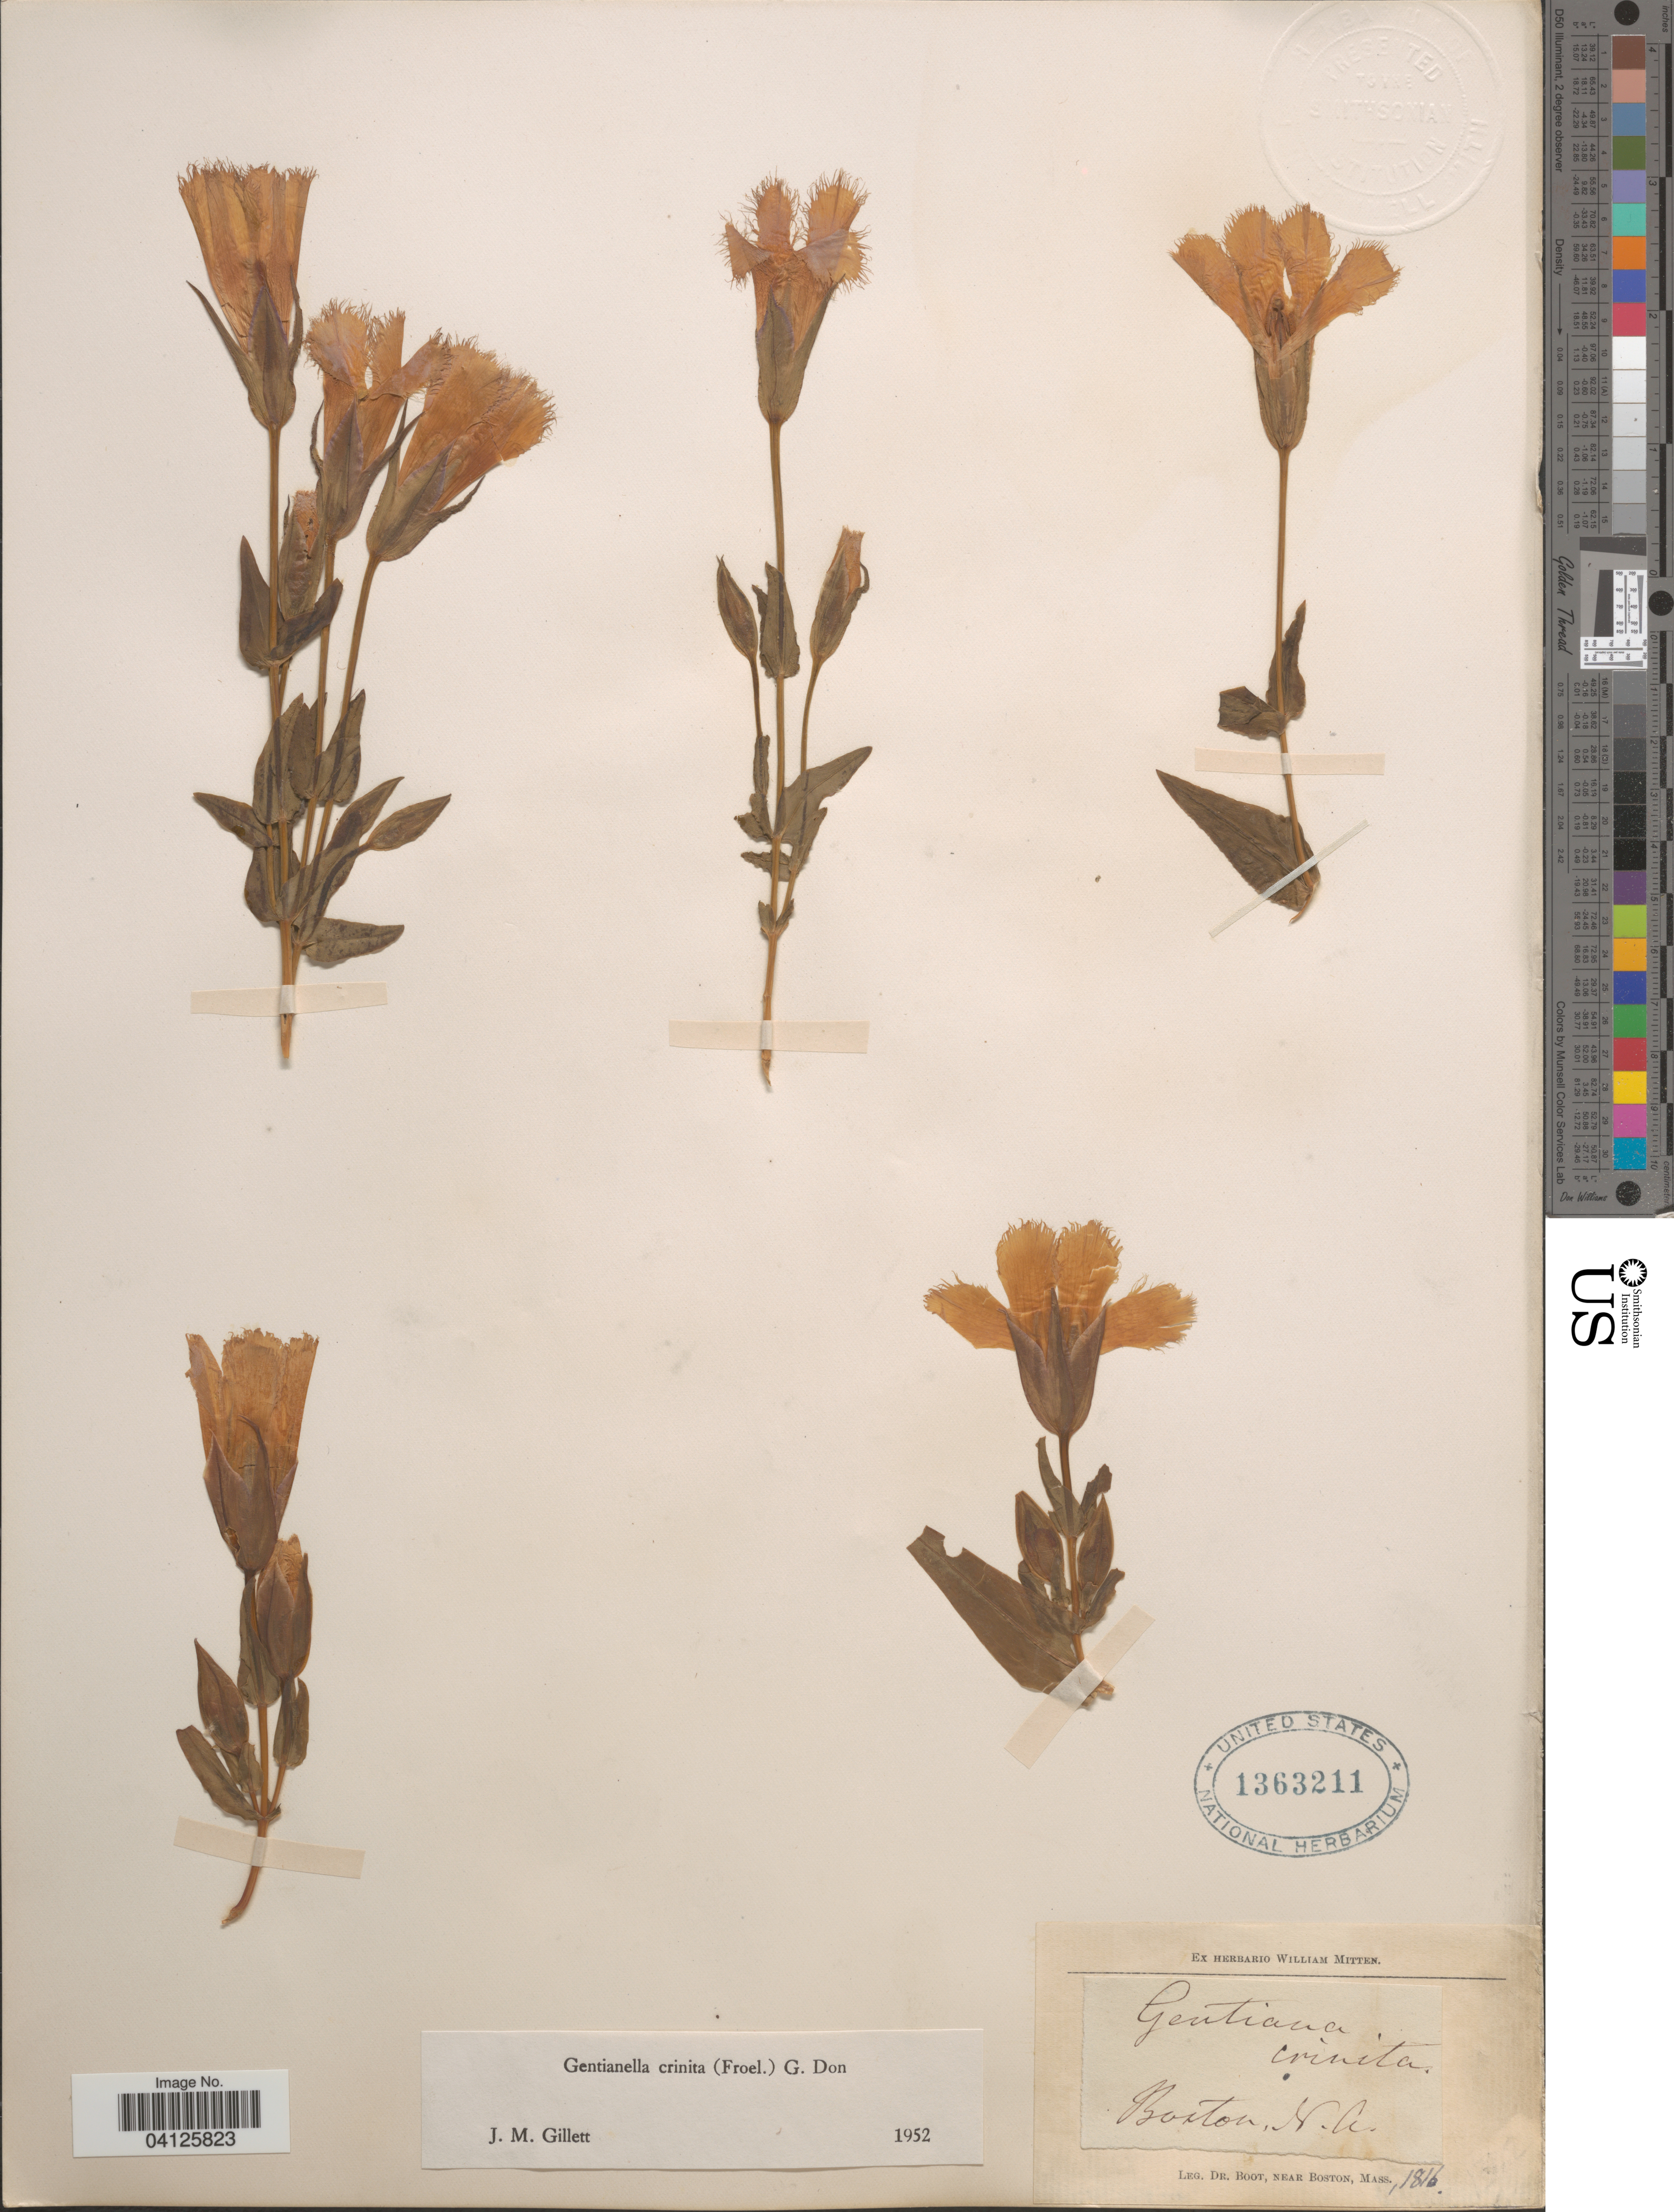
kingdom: Plantae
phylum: Tracheophyta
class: Magnoliopsida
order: Gentianales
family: Gentianaceae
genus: Gentianella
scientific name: Gentianella crinita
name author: (Froel.) G. Don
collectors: -. Boot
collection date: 1816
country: United States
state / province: Massachusetts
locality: Boston.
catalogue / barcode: US 1363211